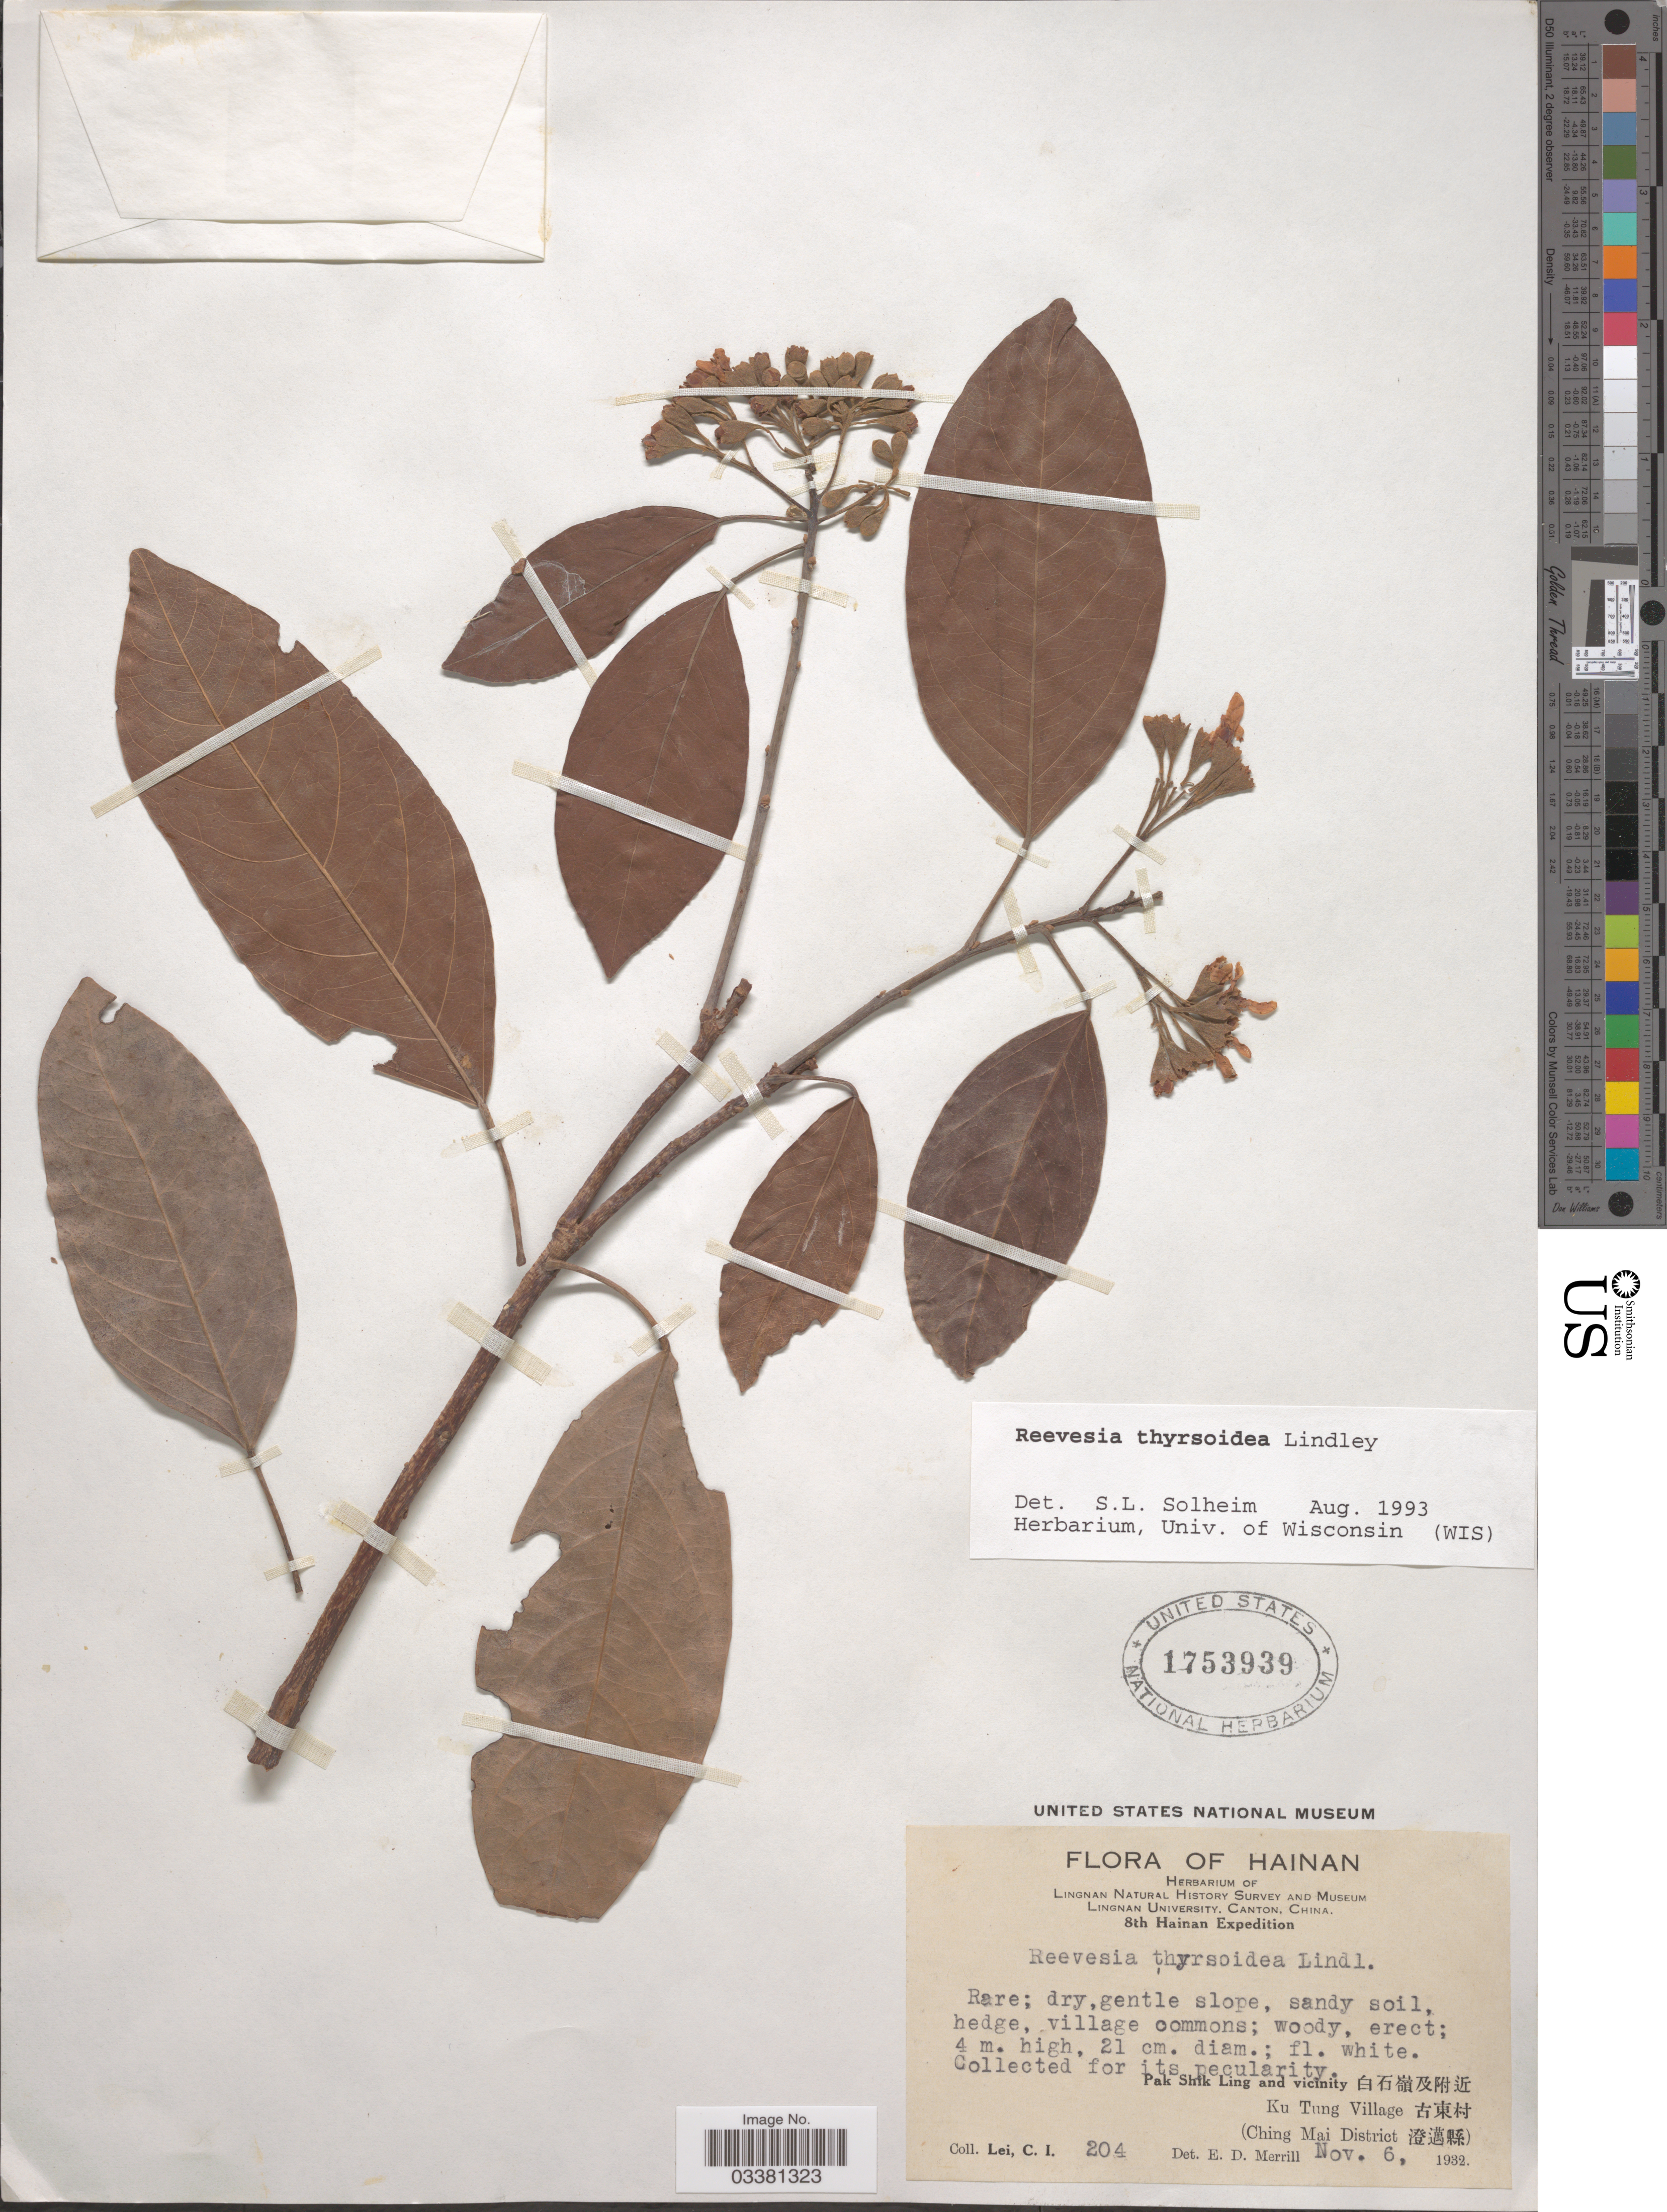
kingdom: Plantae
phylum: Tracheophyta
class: Magnoliopsida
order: Malvales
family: Malvaceae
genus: Reevesia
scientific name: Reevesia thyrsoidea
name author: Lindl.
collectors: C. I. Lei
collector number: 204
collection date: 1932-11-06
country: China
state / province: Hainan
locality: Pak Shik Ling and vicinity X. Ku Tung Village X. (Ching Mai District X).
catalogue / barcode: US 1753939